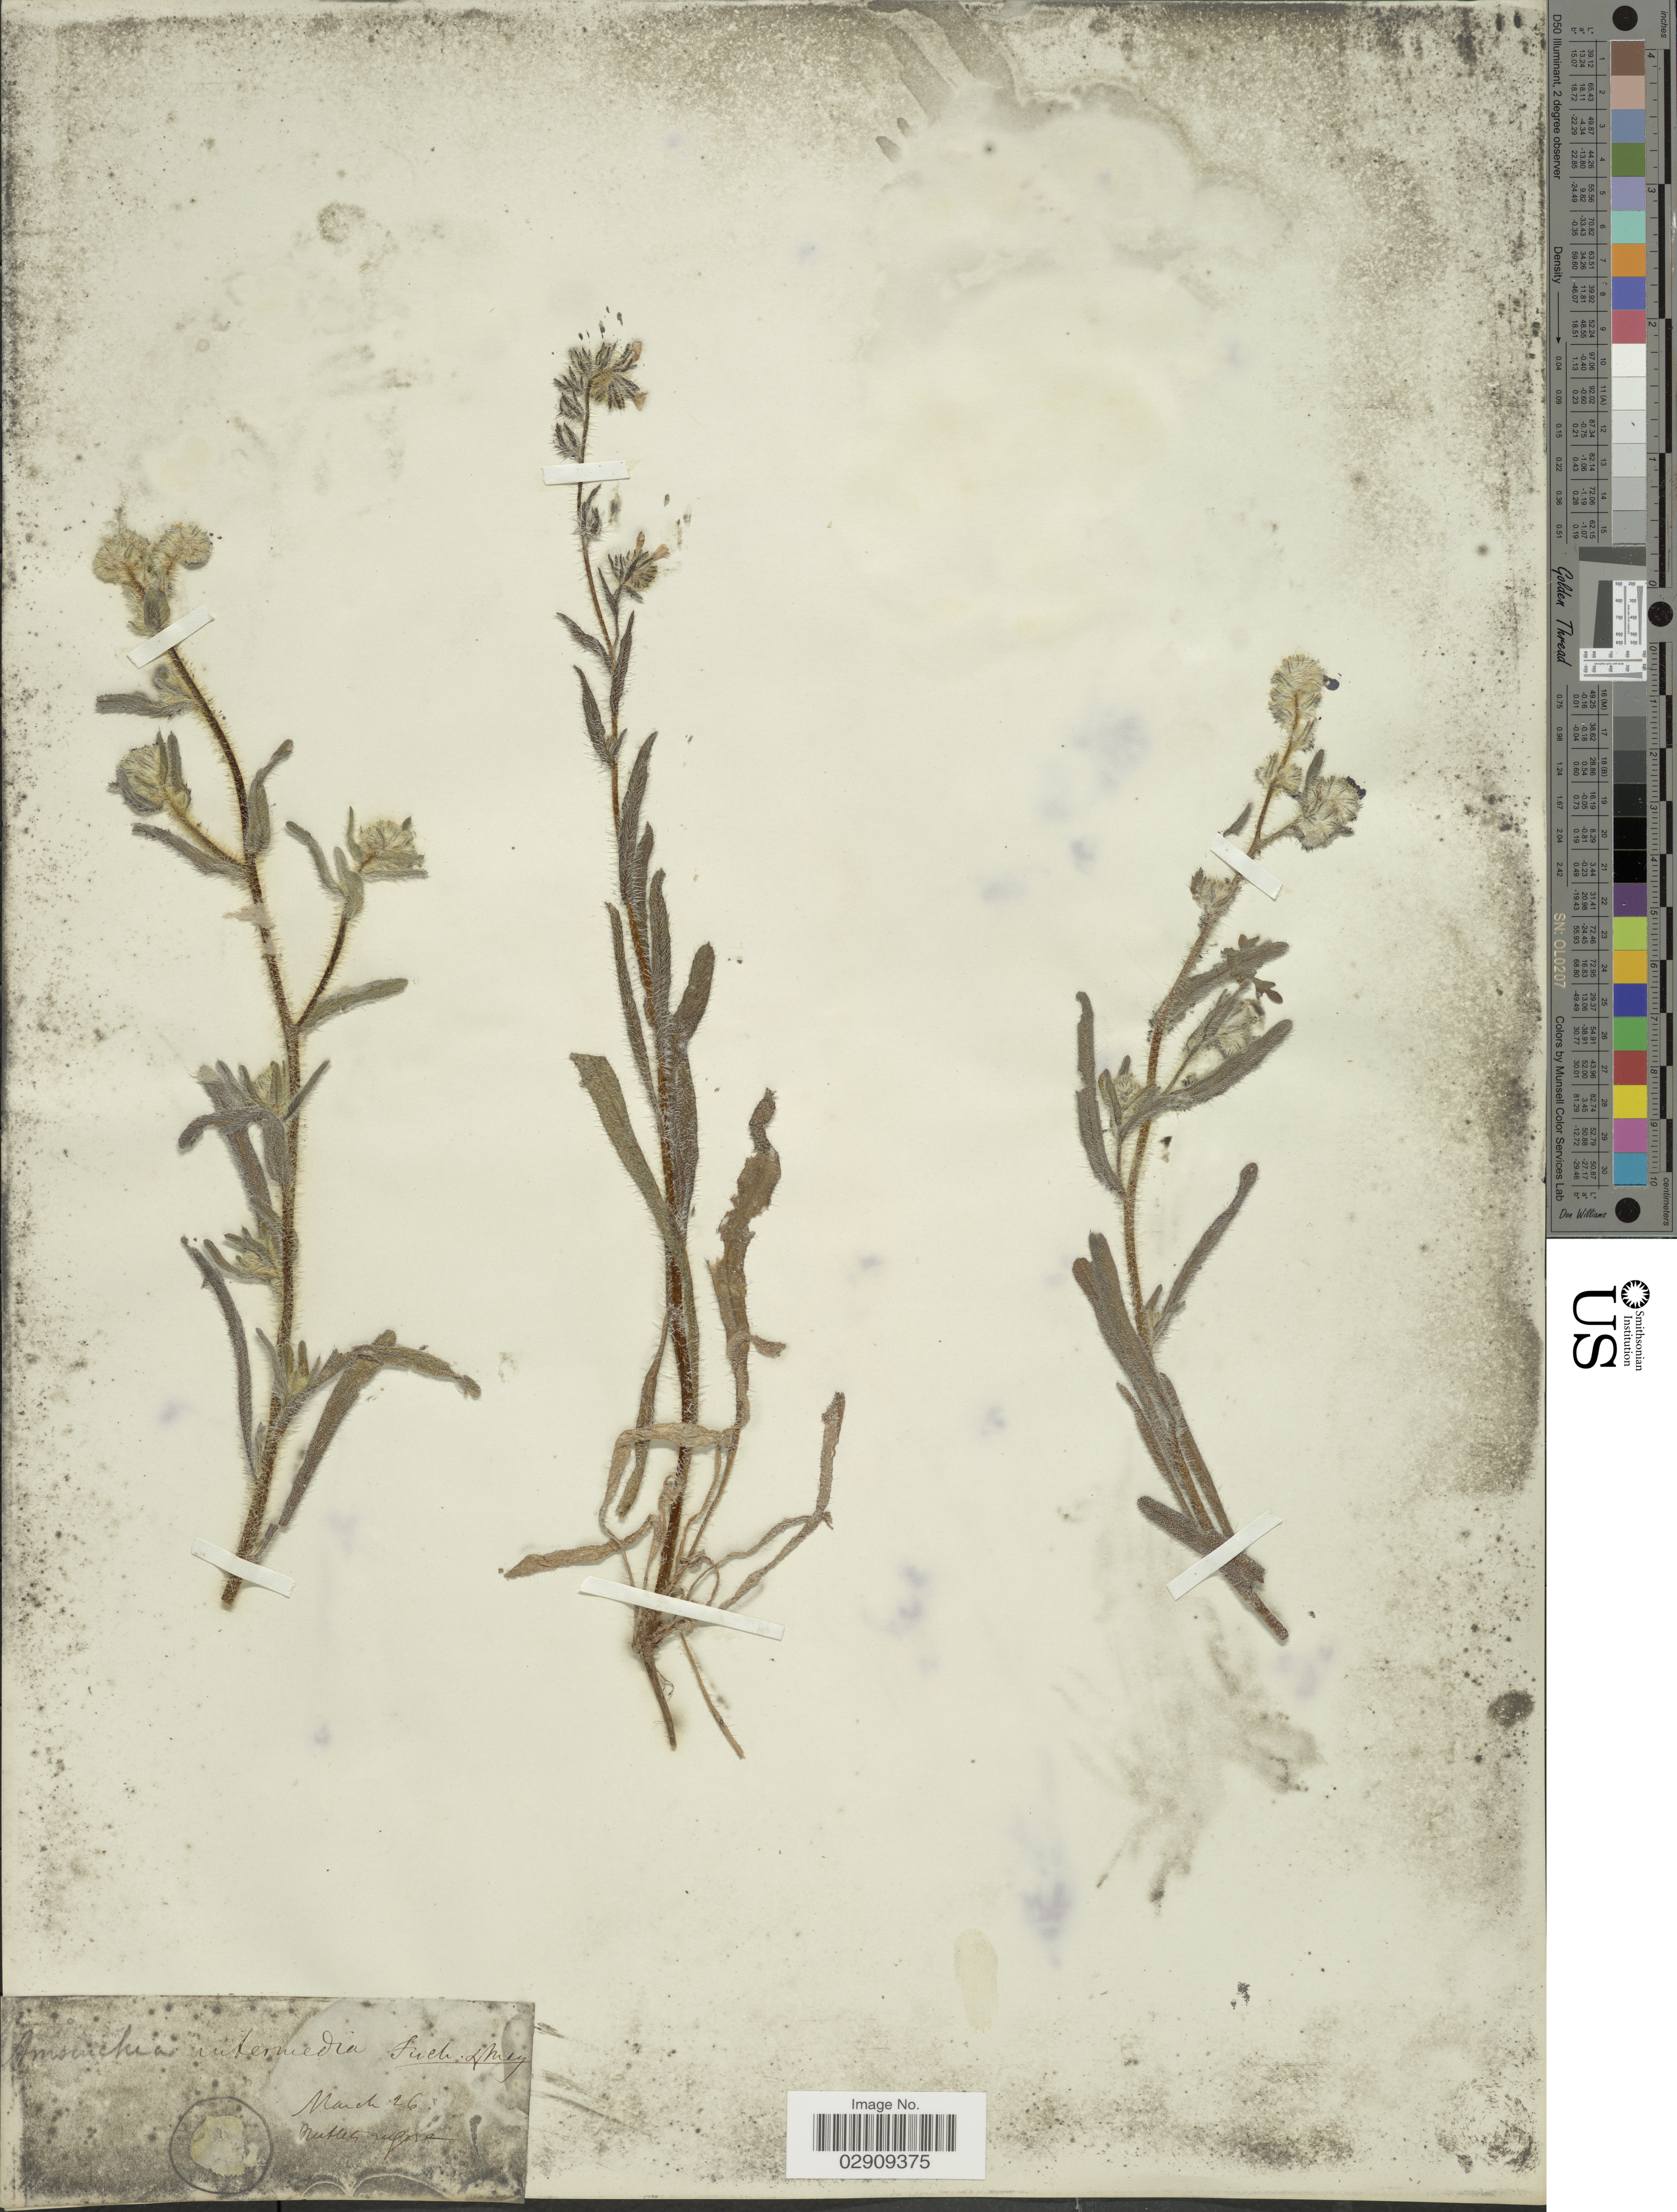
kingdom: Plantae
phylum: Tracheophyta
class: Magnoliopsida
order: Boraginales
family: Boraginaceae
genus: Amsinckia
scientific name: Amsinckia menziesii var. intermedia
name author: (Fisch. & C.A. Mey.) Ganders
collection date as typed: Transcribed d/m/y: /3/26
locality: [illegible text].